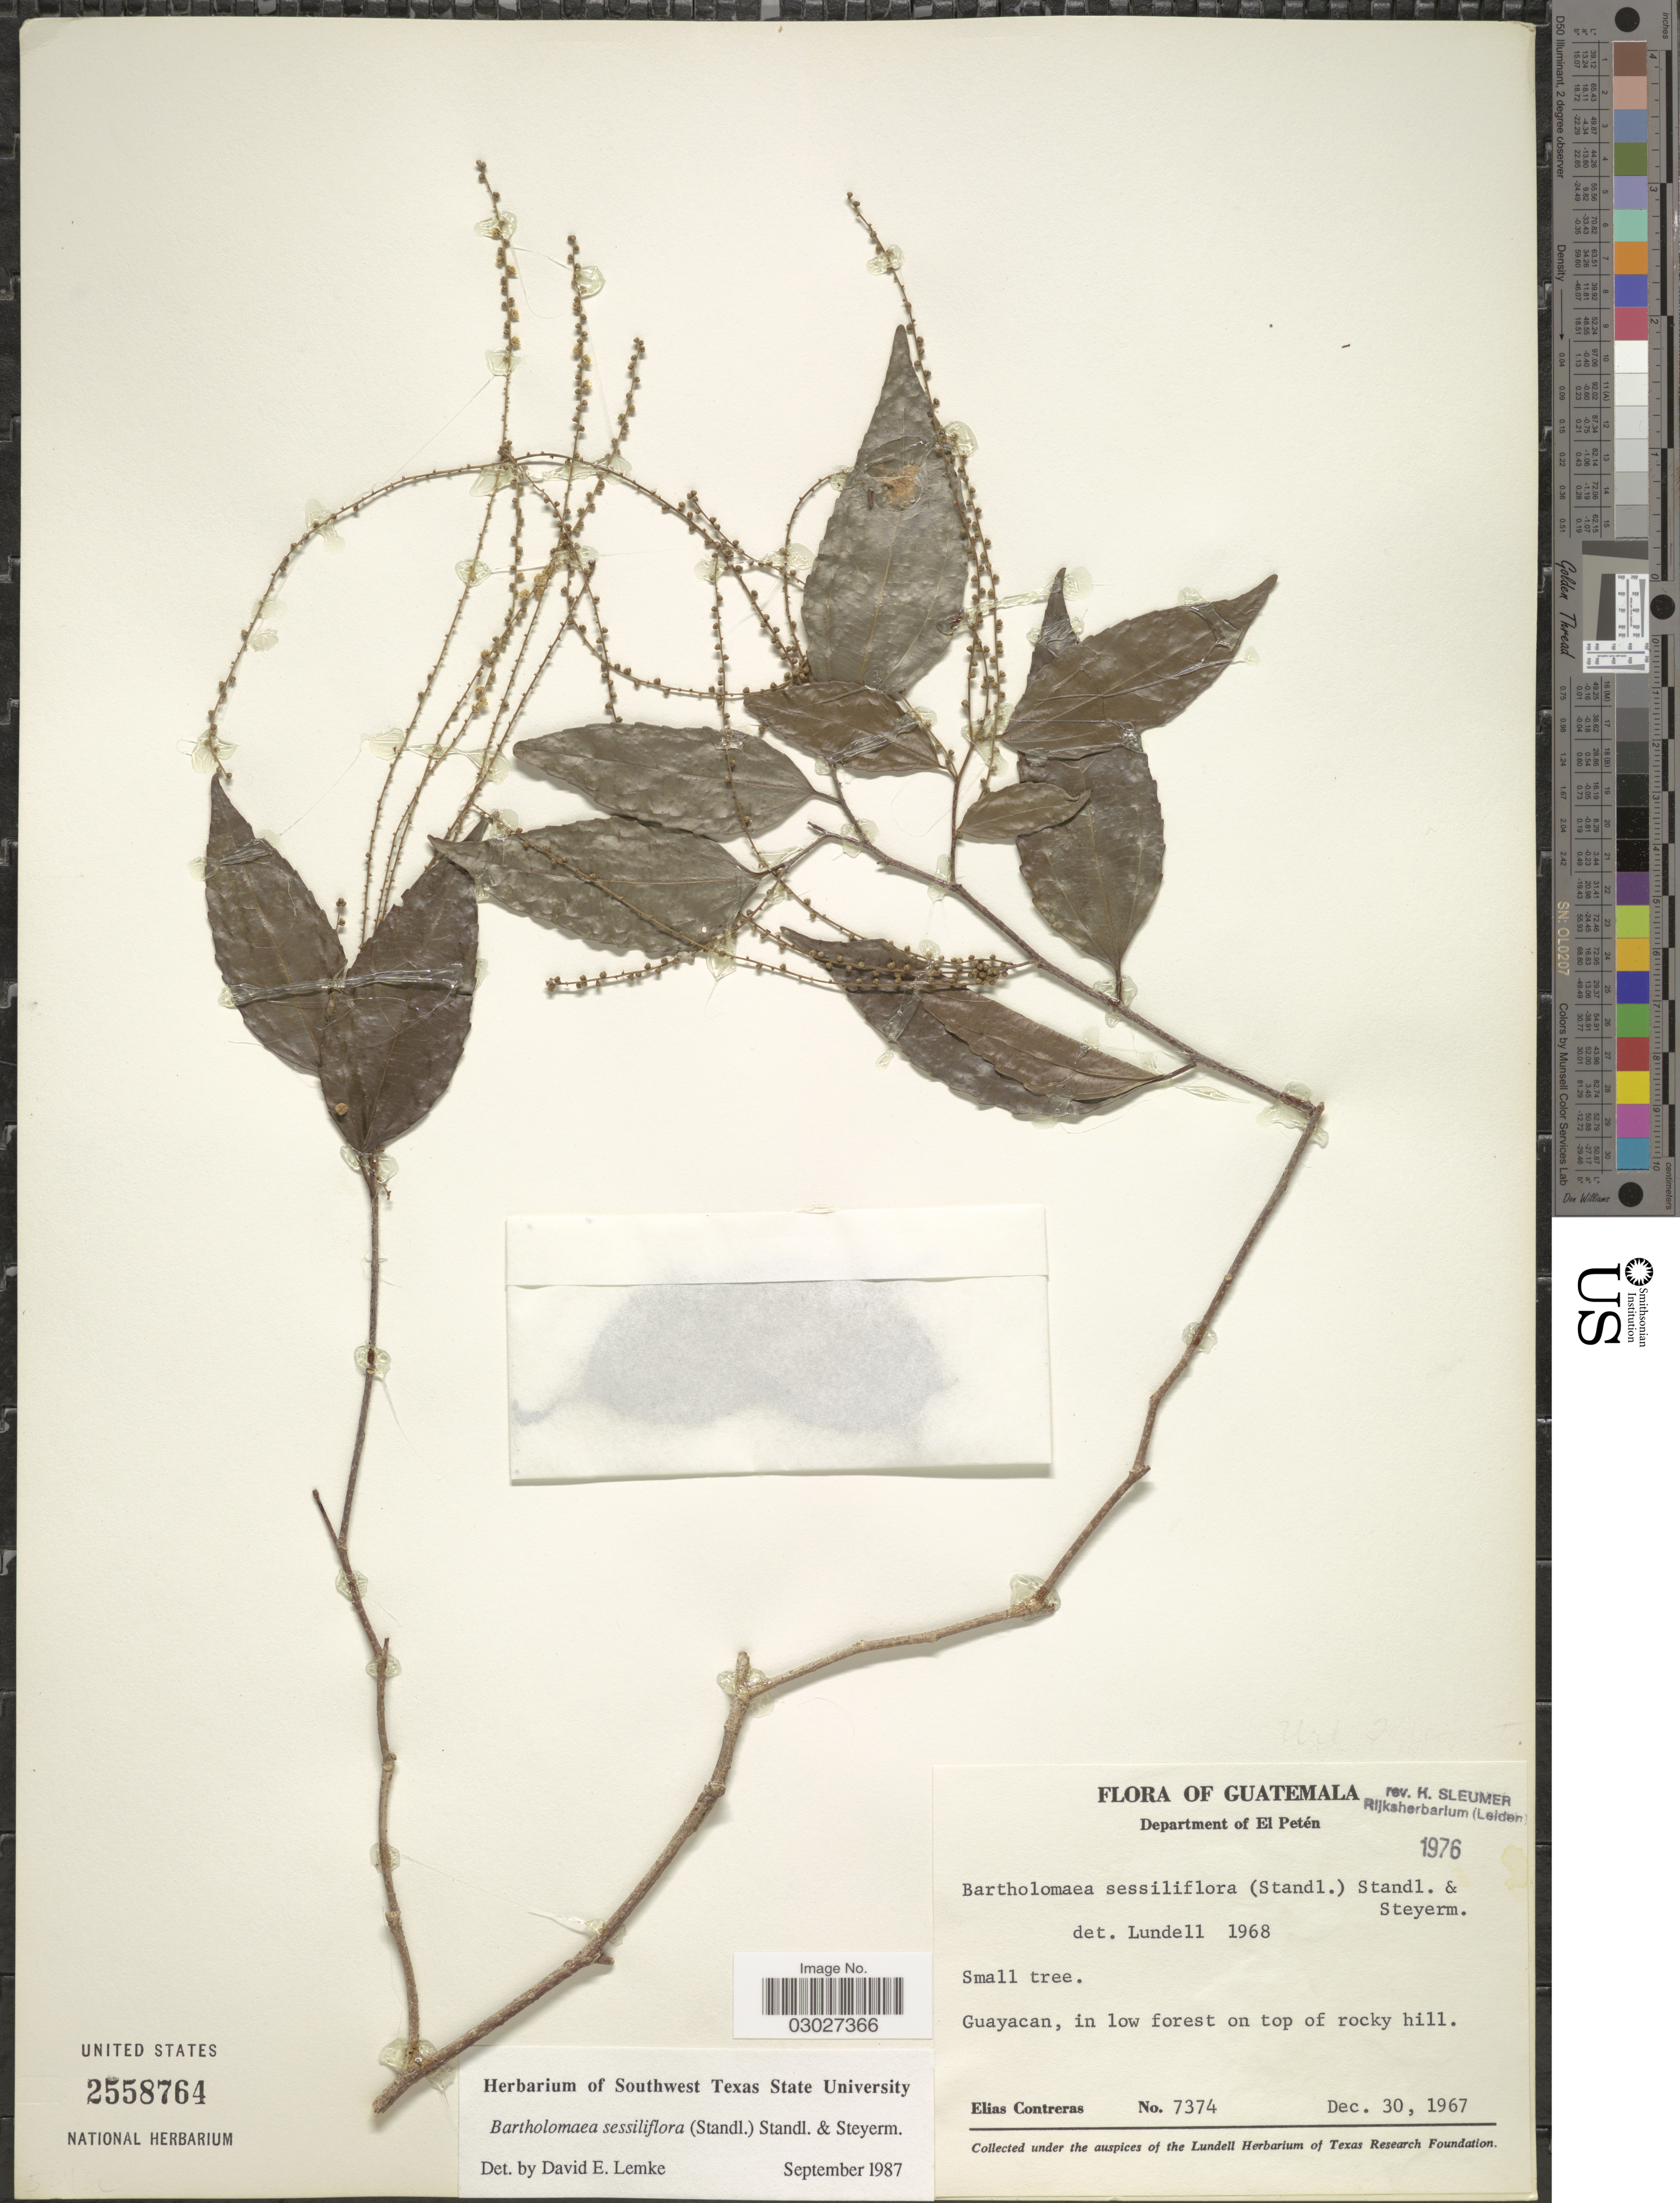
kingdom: Plantae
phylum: Tracheophyta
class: Magnoliopsida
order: Malpighiales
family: Salicaceae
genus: Bartholomaea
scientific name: Bartholomaea sessiliflora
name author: (Standl.) Standl. & Steyerm.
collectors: E. Contreras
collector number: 7374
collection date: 1967-12-30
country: Guatemala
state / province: El Petén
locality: Department of Petén: Guayacan, in low forest on top of rocky hill.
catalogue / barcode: US 2558764